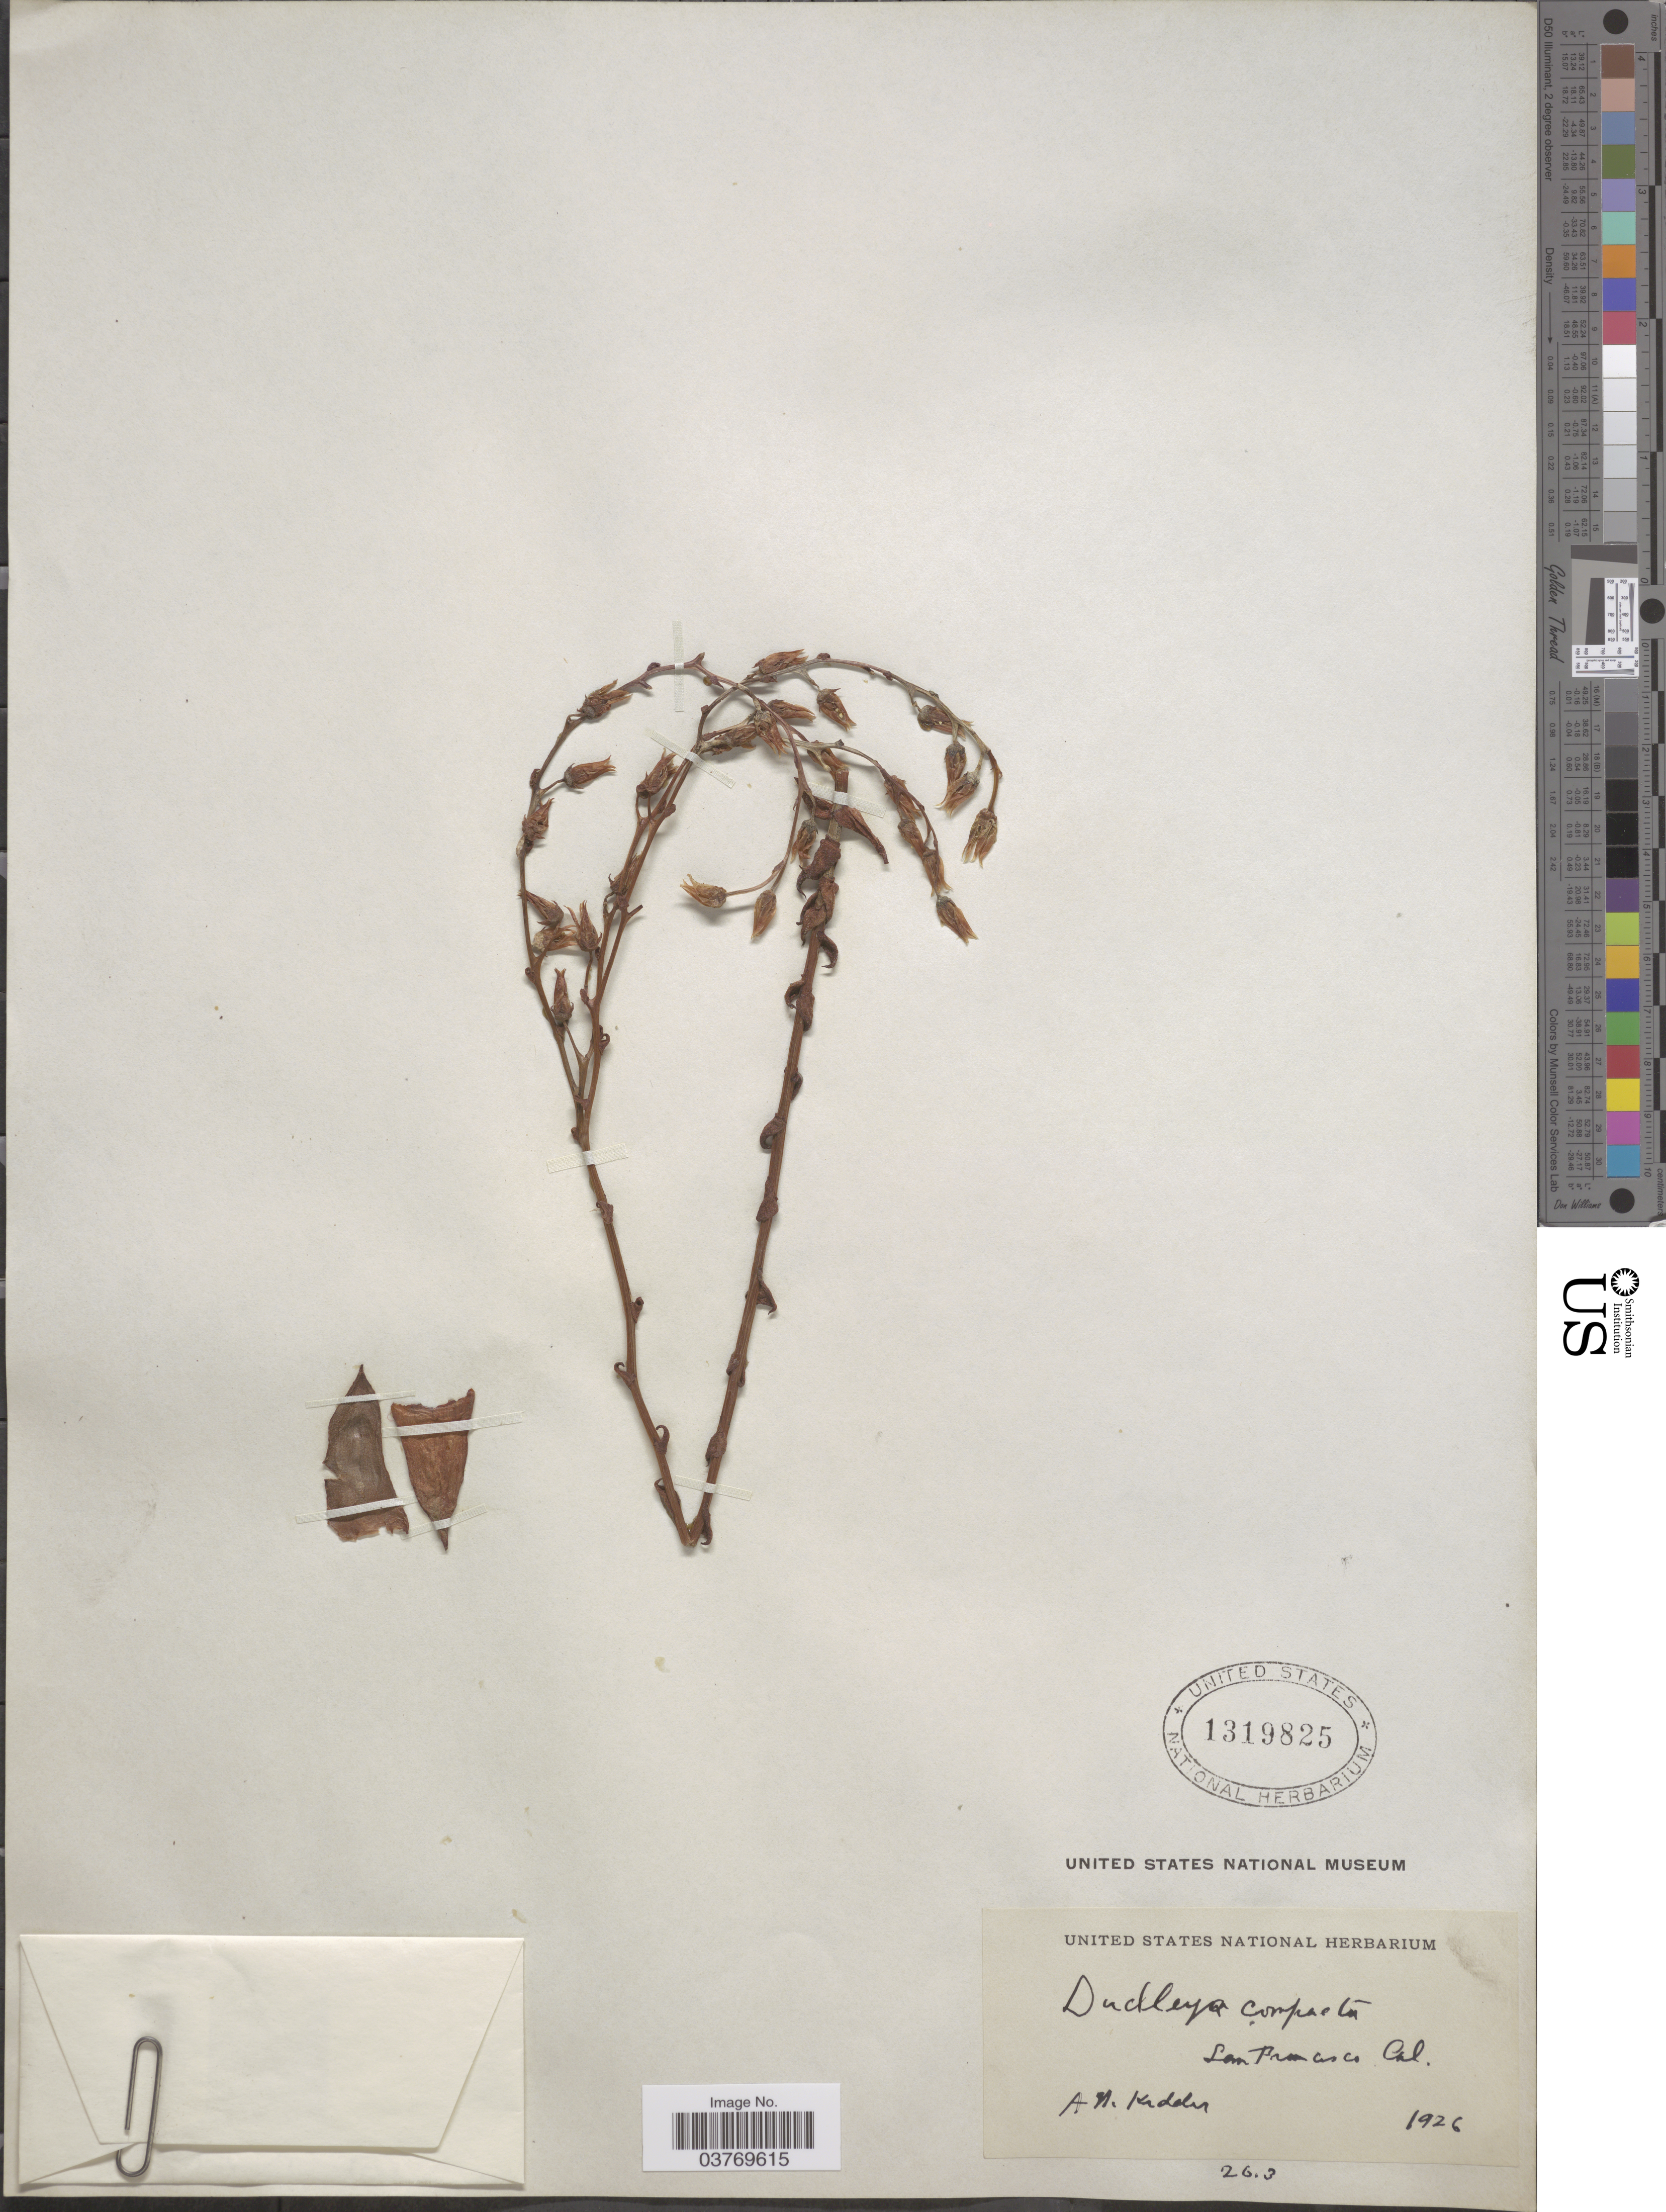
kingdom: Plantae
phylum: Tracheophyta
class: Magnoliopsida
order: Saxifragales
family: Crassulaceae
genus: Dudleya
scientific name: Dudleya compacta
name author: Rose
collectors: A. Kidder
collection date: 1926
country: United States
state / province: California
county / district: San Francisco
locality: San Francisco.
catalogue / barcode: US 1319825